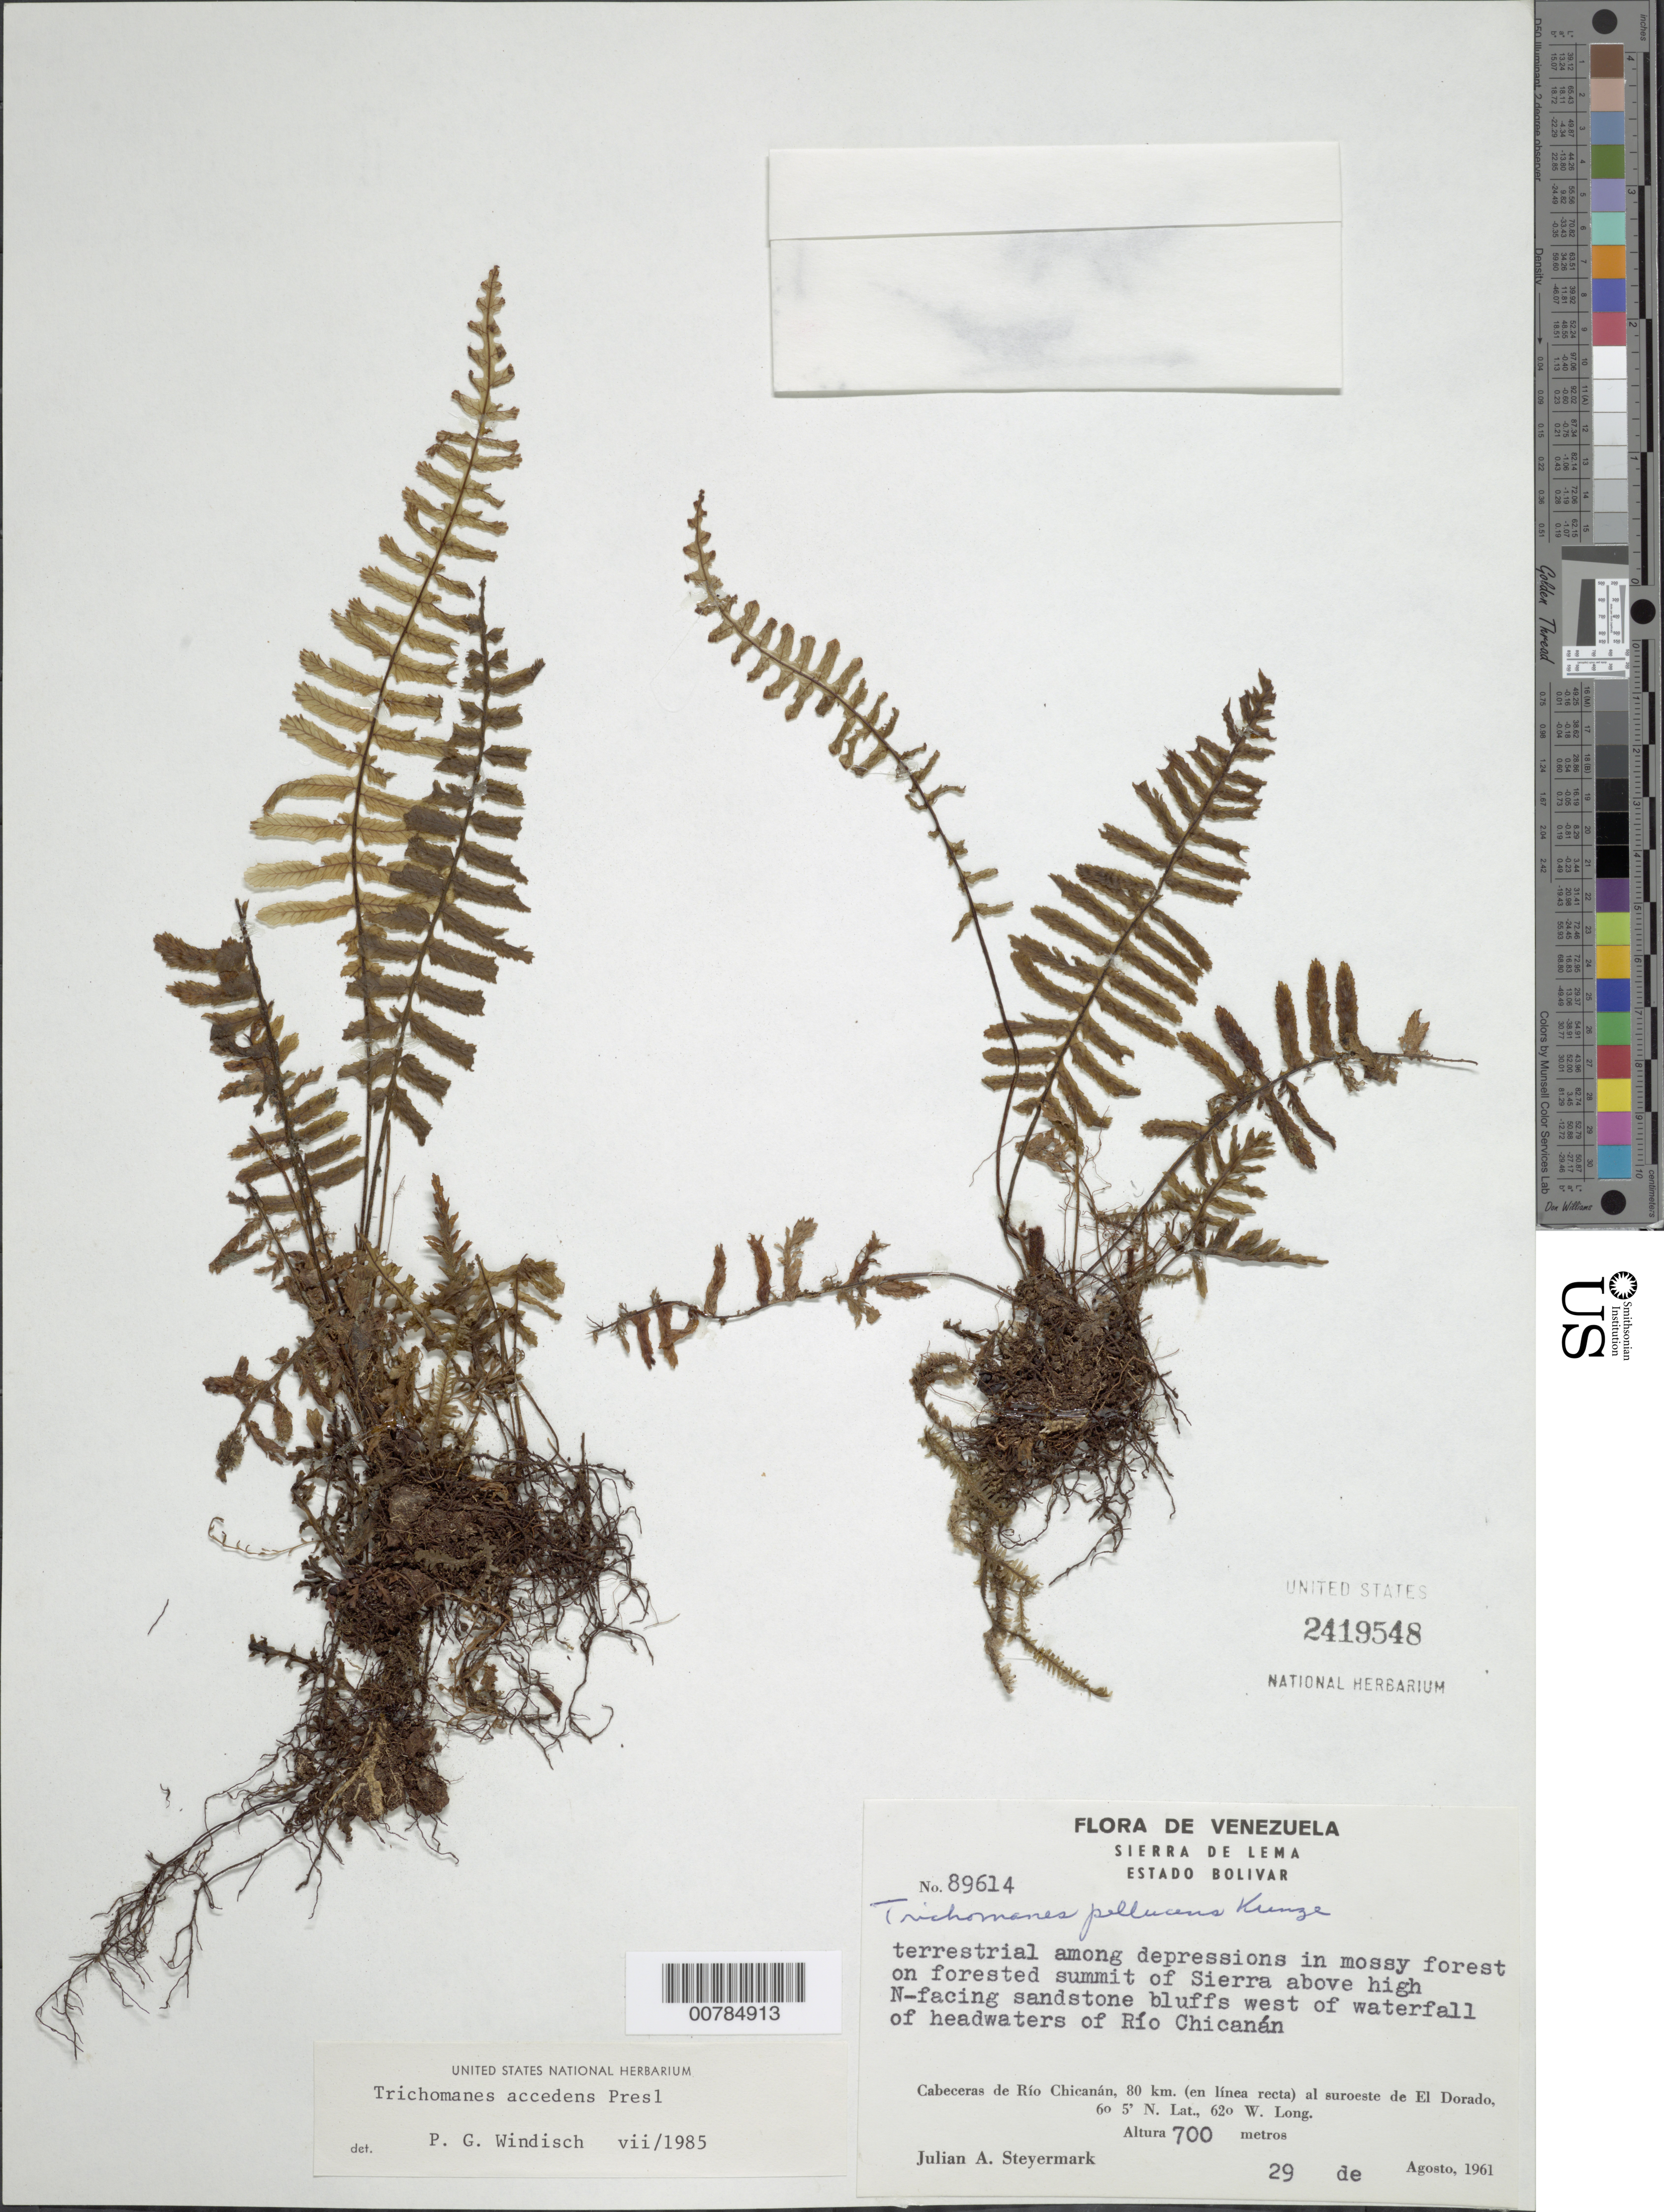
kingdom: Plantae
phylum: Tracheophyta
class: Polypodiopsida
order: Hymenophyllales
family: Hymenophyllaceae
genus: Trichomanes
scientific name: Trichomanes accedens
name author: C. Presl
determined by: Windisch, Paulo Guenter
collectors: J. Steyermark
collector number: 89614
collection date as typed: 29-Aug-61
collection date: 1961-08-29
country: Venezuela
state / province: Bolívar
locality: Sierra de Lema, W of waterfall of headwaters of Río Chicanán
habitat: Among depressions in mossy forest on forested summit of Sierra above high N-facing sandstone bluffs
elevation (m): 700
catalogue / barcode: US 2419548